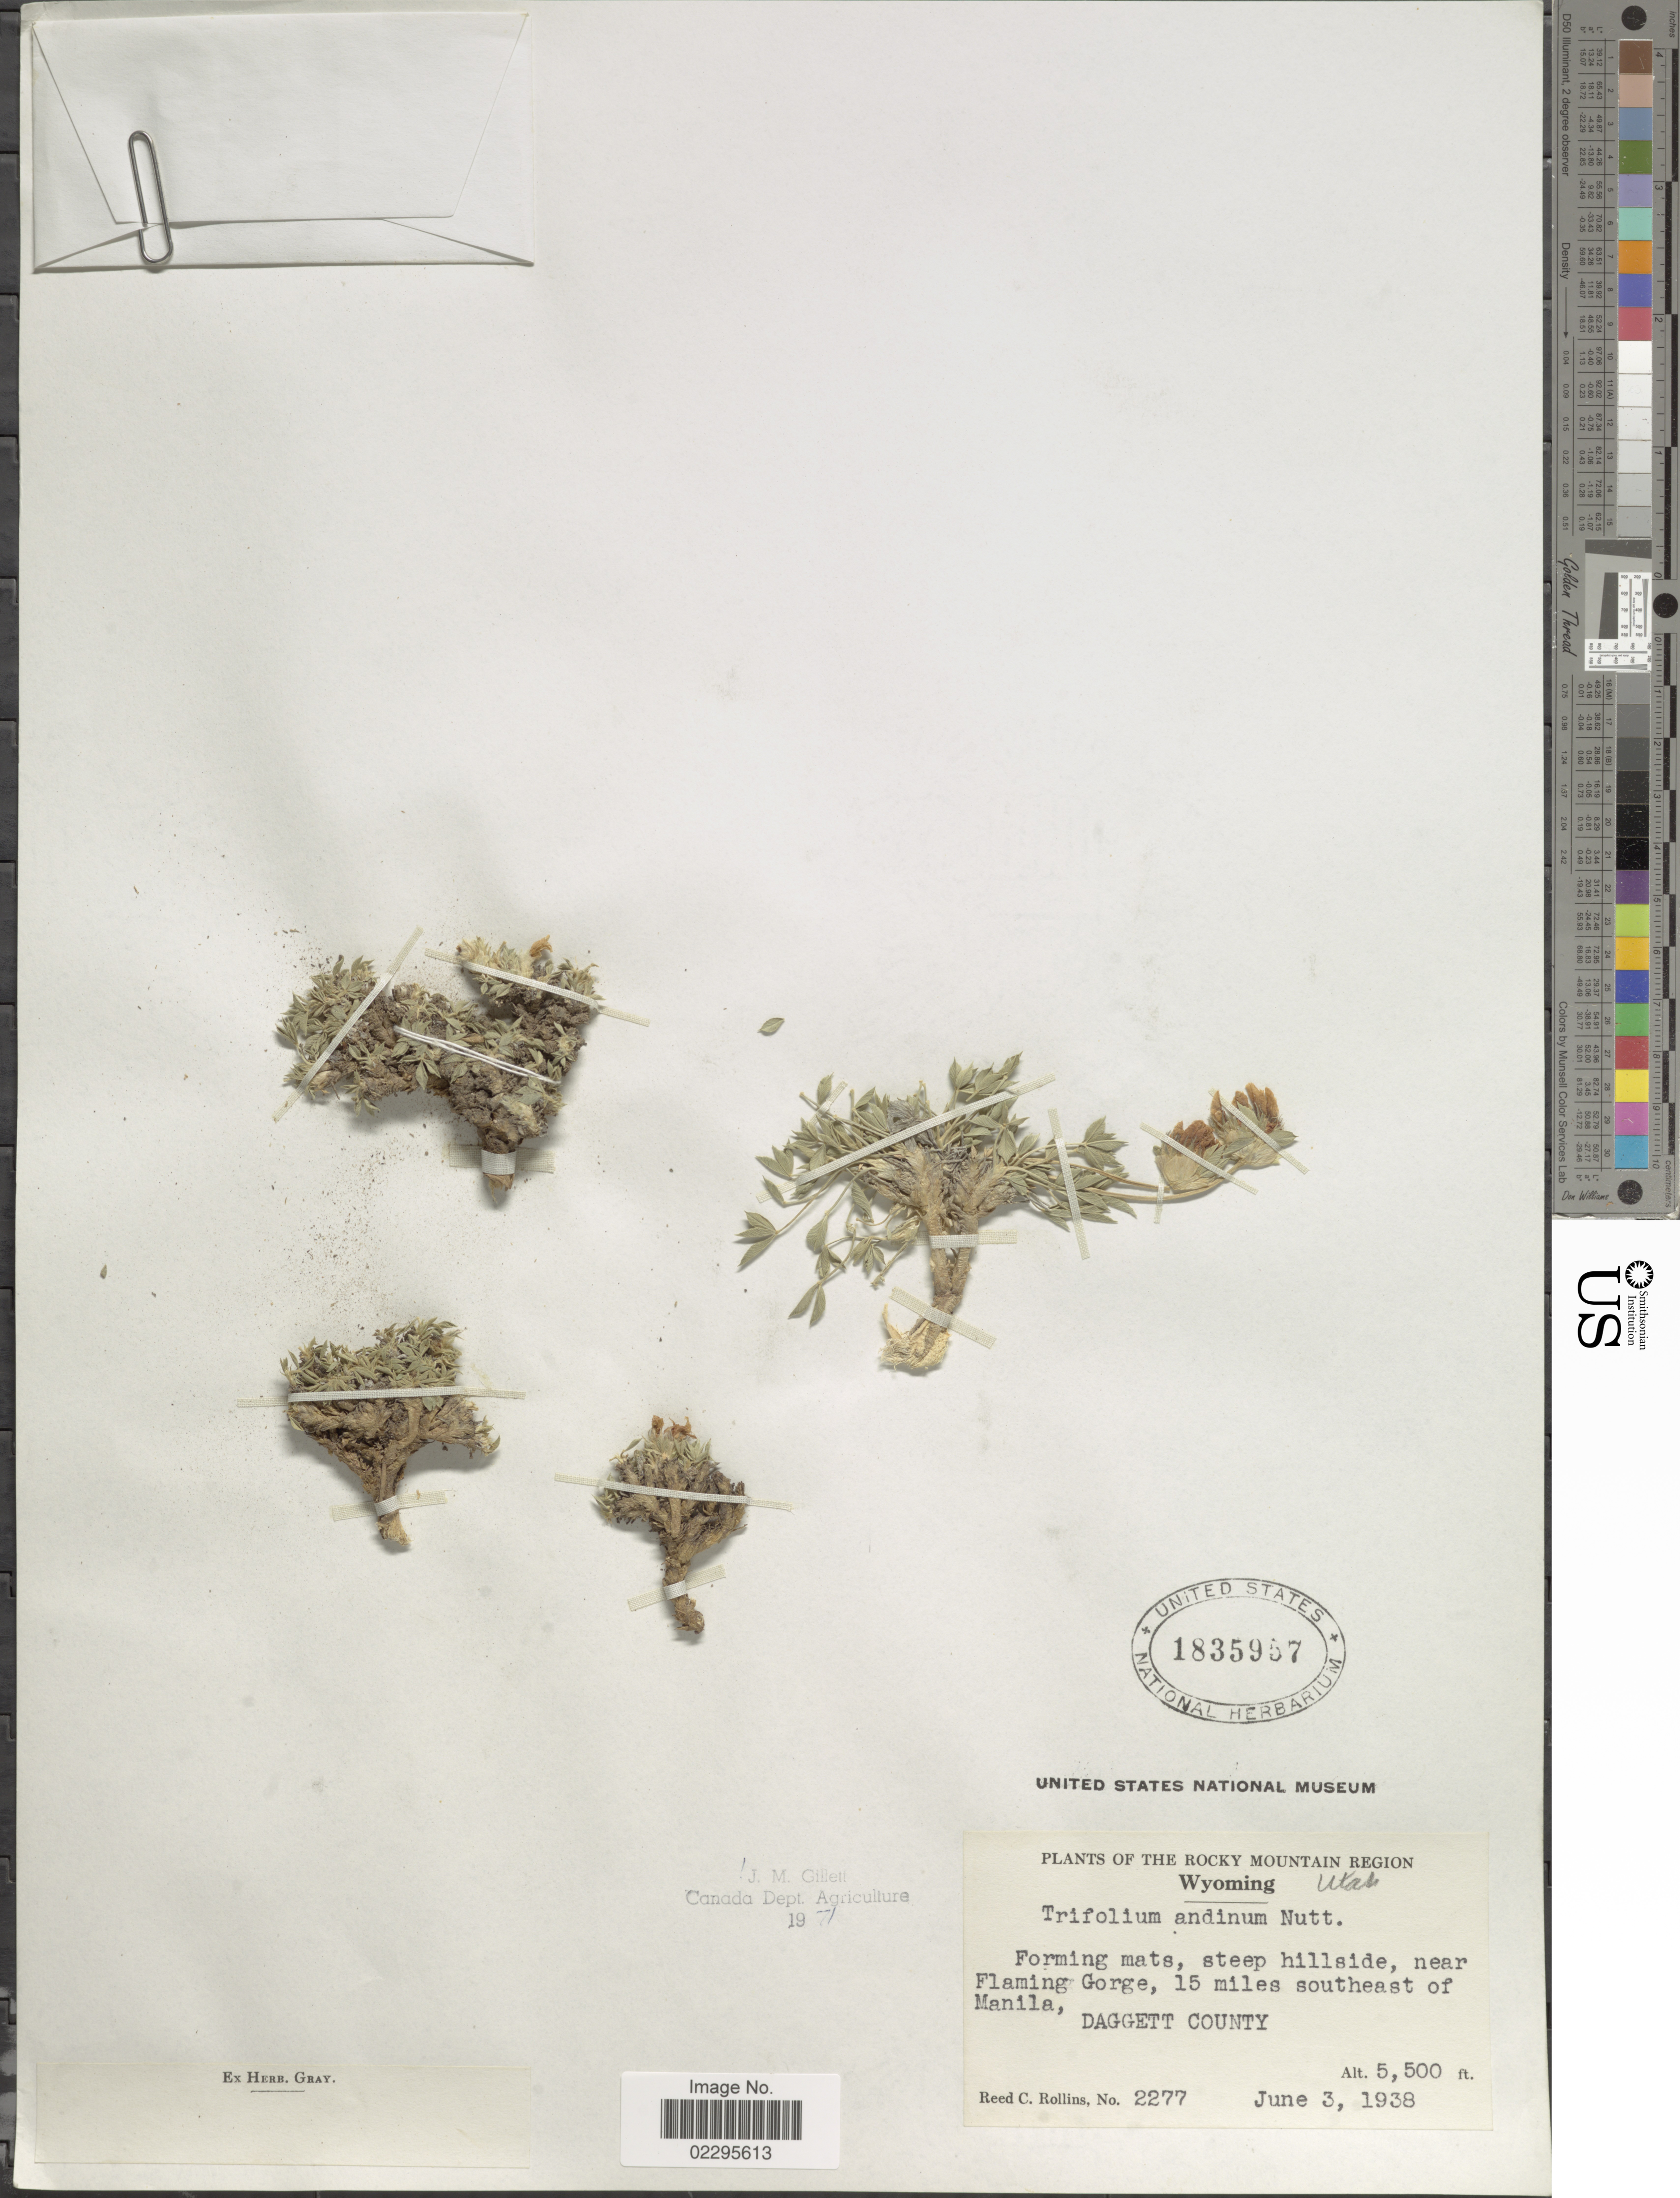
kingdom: Plantae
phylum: Tracheophyta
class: Magnoliopsida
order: Fabales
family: Fabaceae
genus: Trifolium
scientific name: Trifolium andinum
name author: Nutt.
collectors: R. C. Rollins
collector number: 2277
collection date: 1938-06-03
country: United States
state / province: Wyoming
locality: Forming mats, steep hillside, near Flaming Gorge, 15 miles southeast of Manila, Daggett County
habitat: steep hillside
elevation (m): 1676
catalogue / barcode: US 1835957